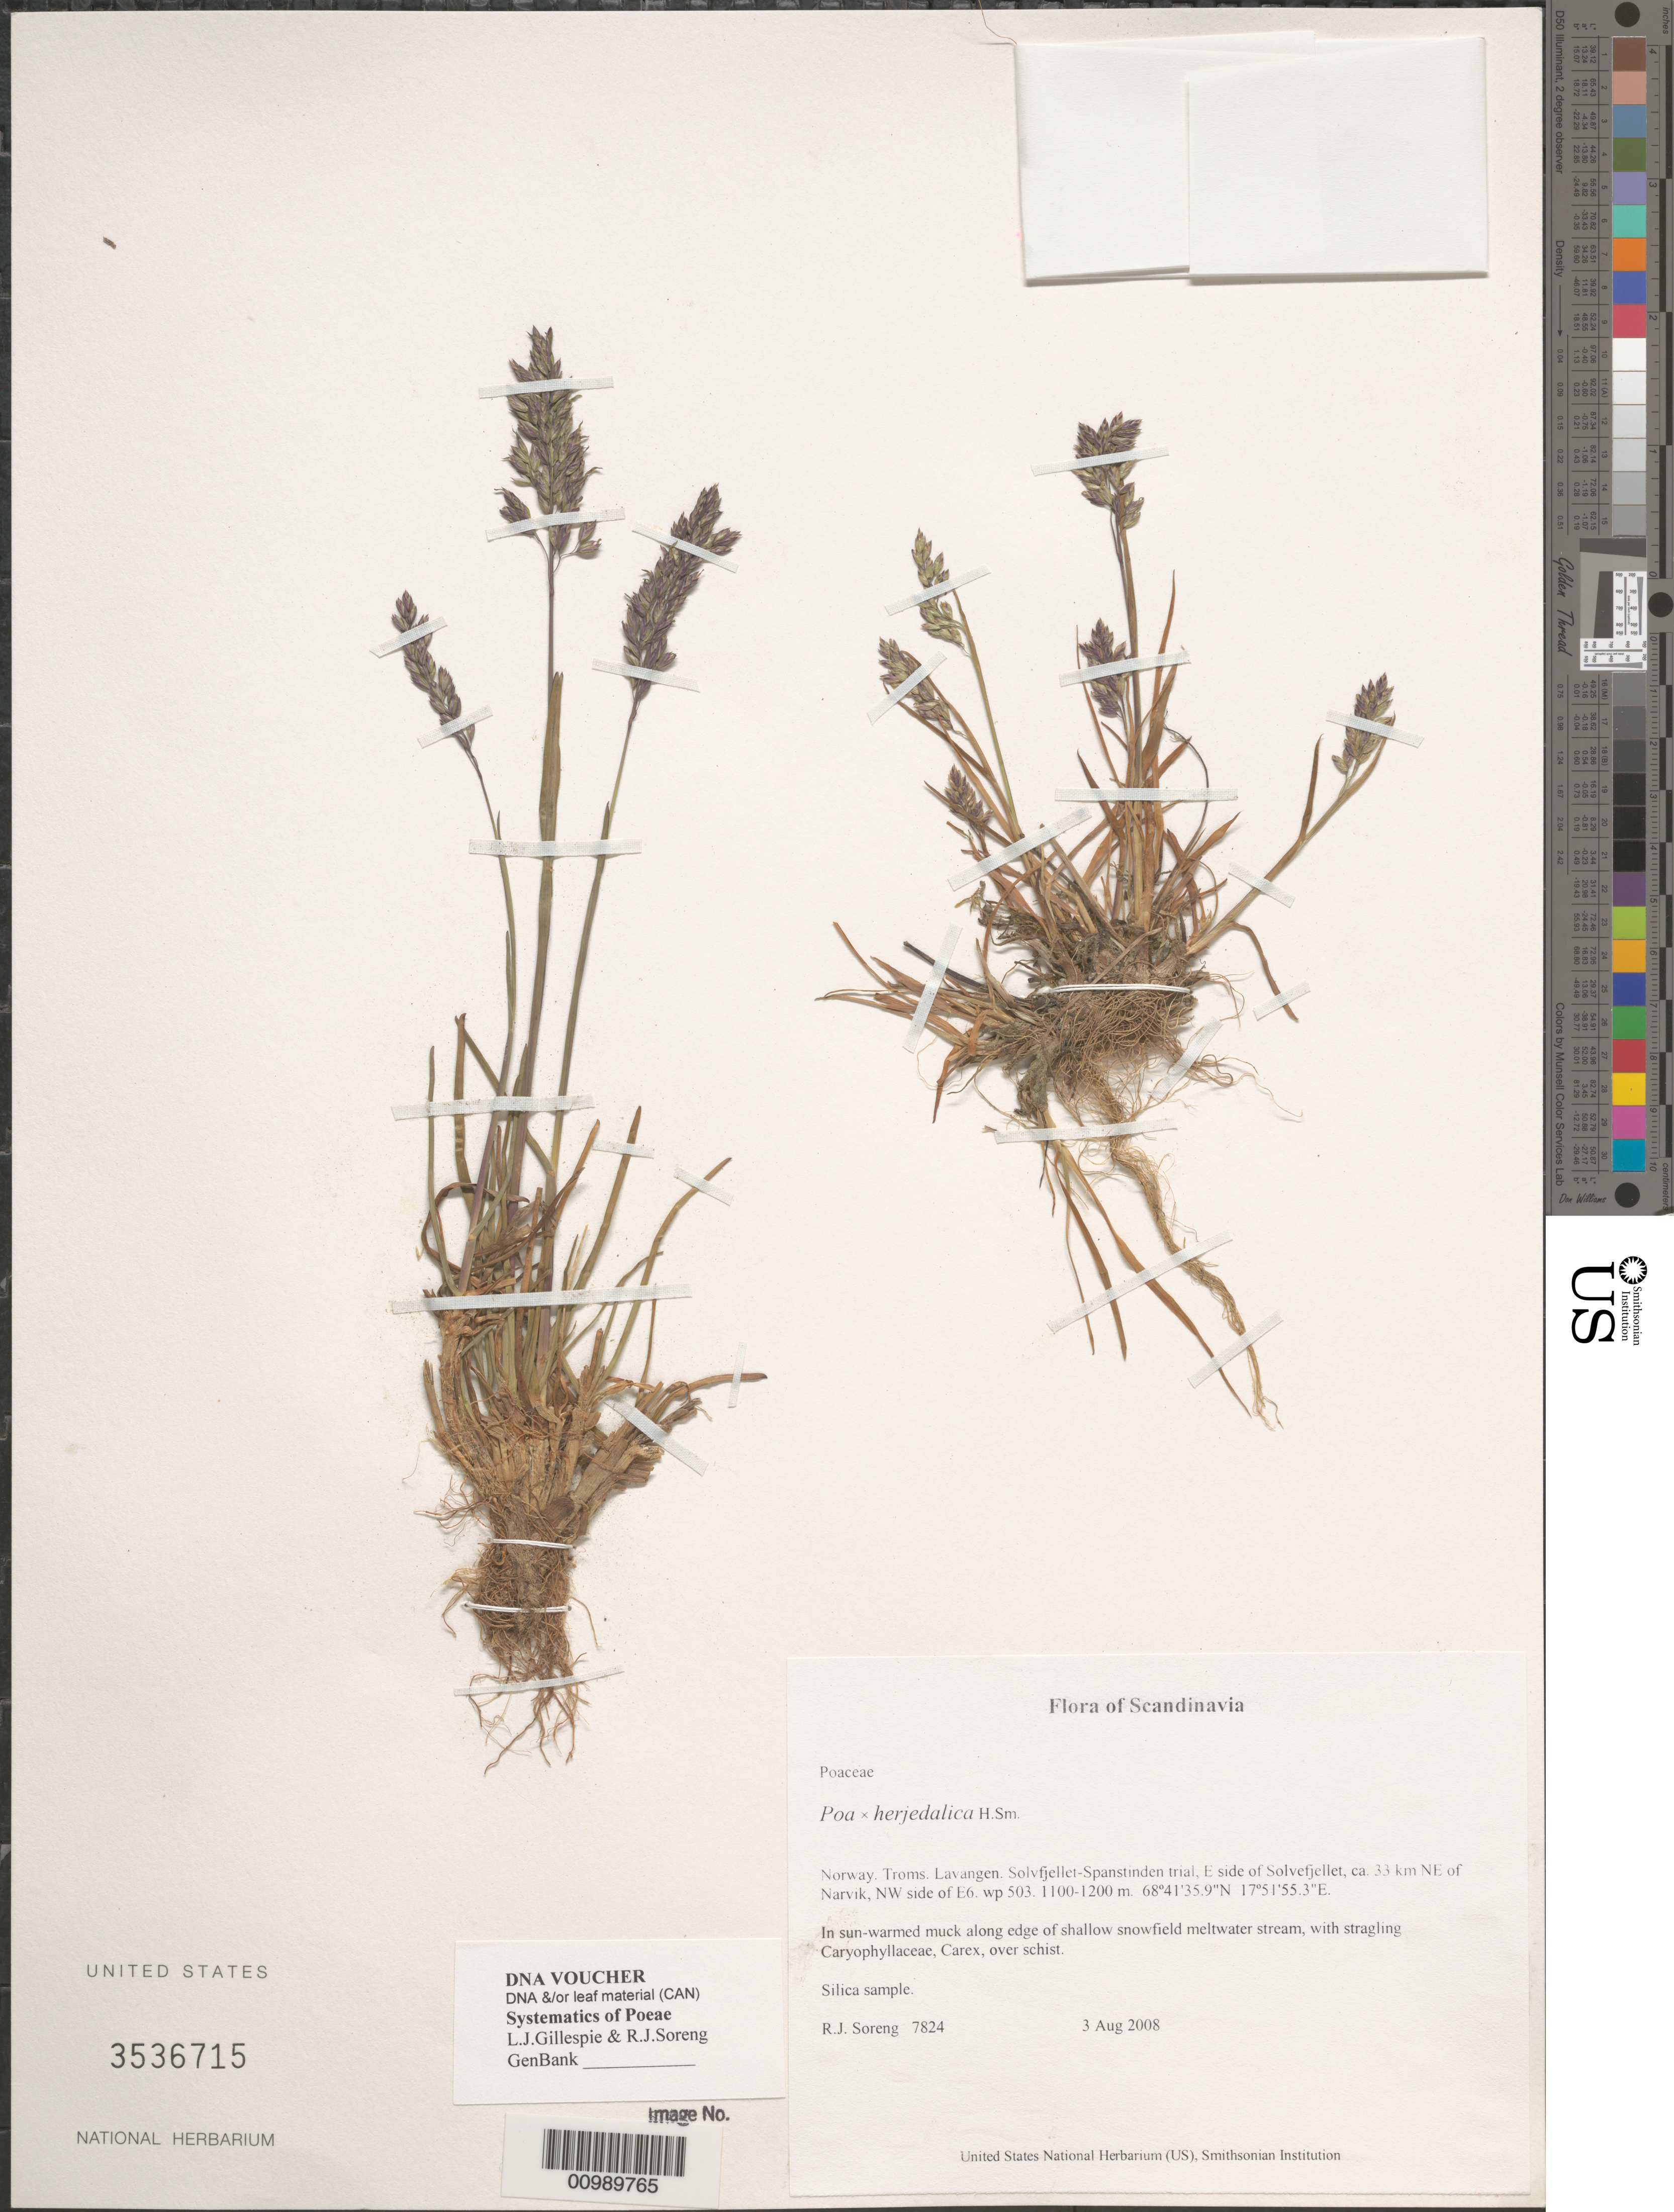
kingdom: Plantae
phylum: Tracheophyta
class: Liliopsida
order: Poales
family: Poaceae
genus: Poa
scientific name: Poa herjedalica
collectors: R. J. Soreng & N. L. Soreng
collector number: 7824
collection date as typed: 03 Aug 2008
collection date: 2008-08-03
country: Norway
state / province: Troms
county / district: Lavangen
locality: Solvfjellet-Spanstinden trial, E side of Solvefjellet, ca. 33 km NE of Narvik, NW side of E6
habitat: In sun-warmed muck along edge of shallow snowfield meltwater stream, with stragling Caryophyllaceae, Carex, over schist.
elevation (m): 1100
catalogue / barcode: US 3536715